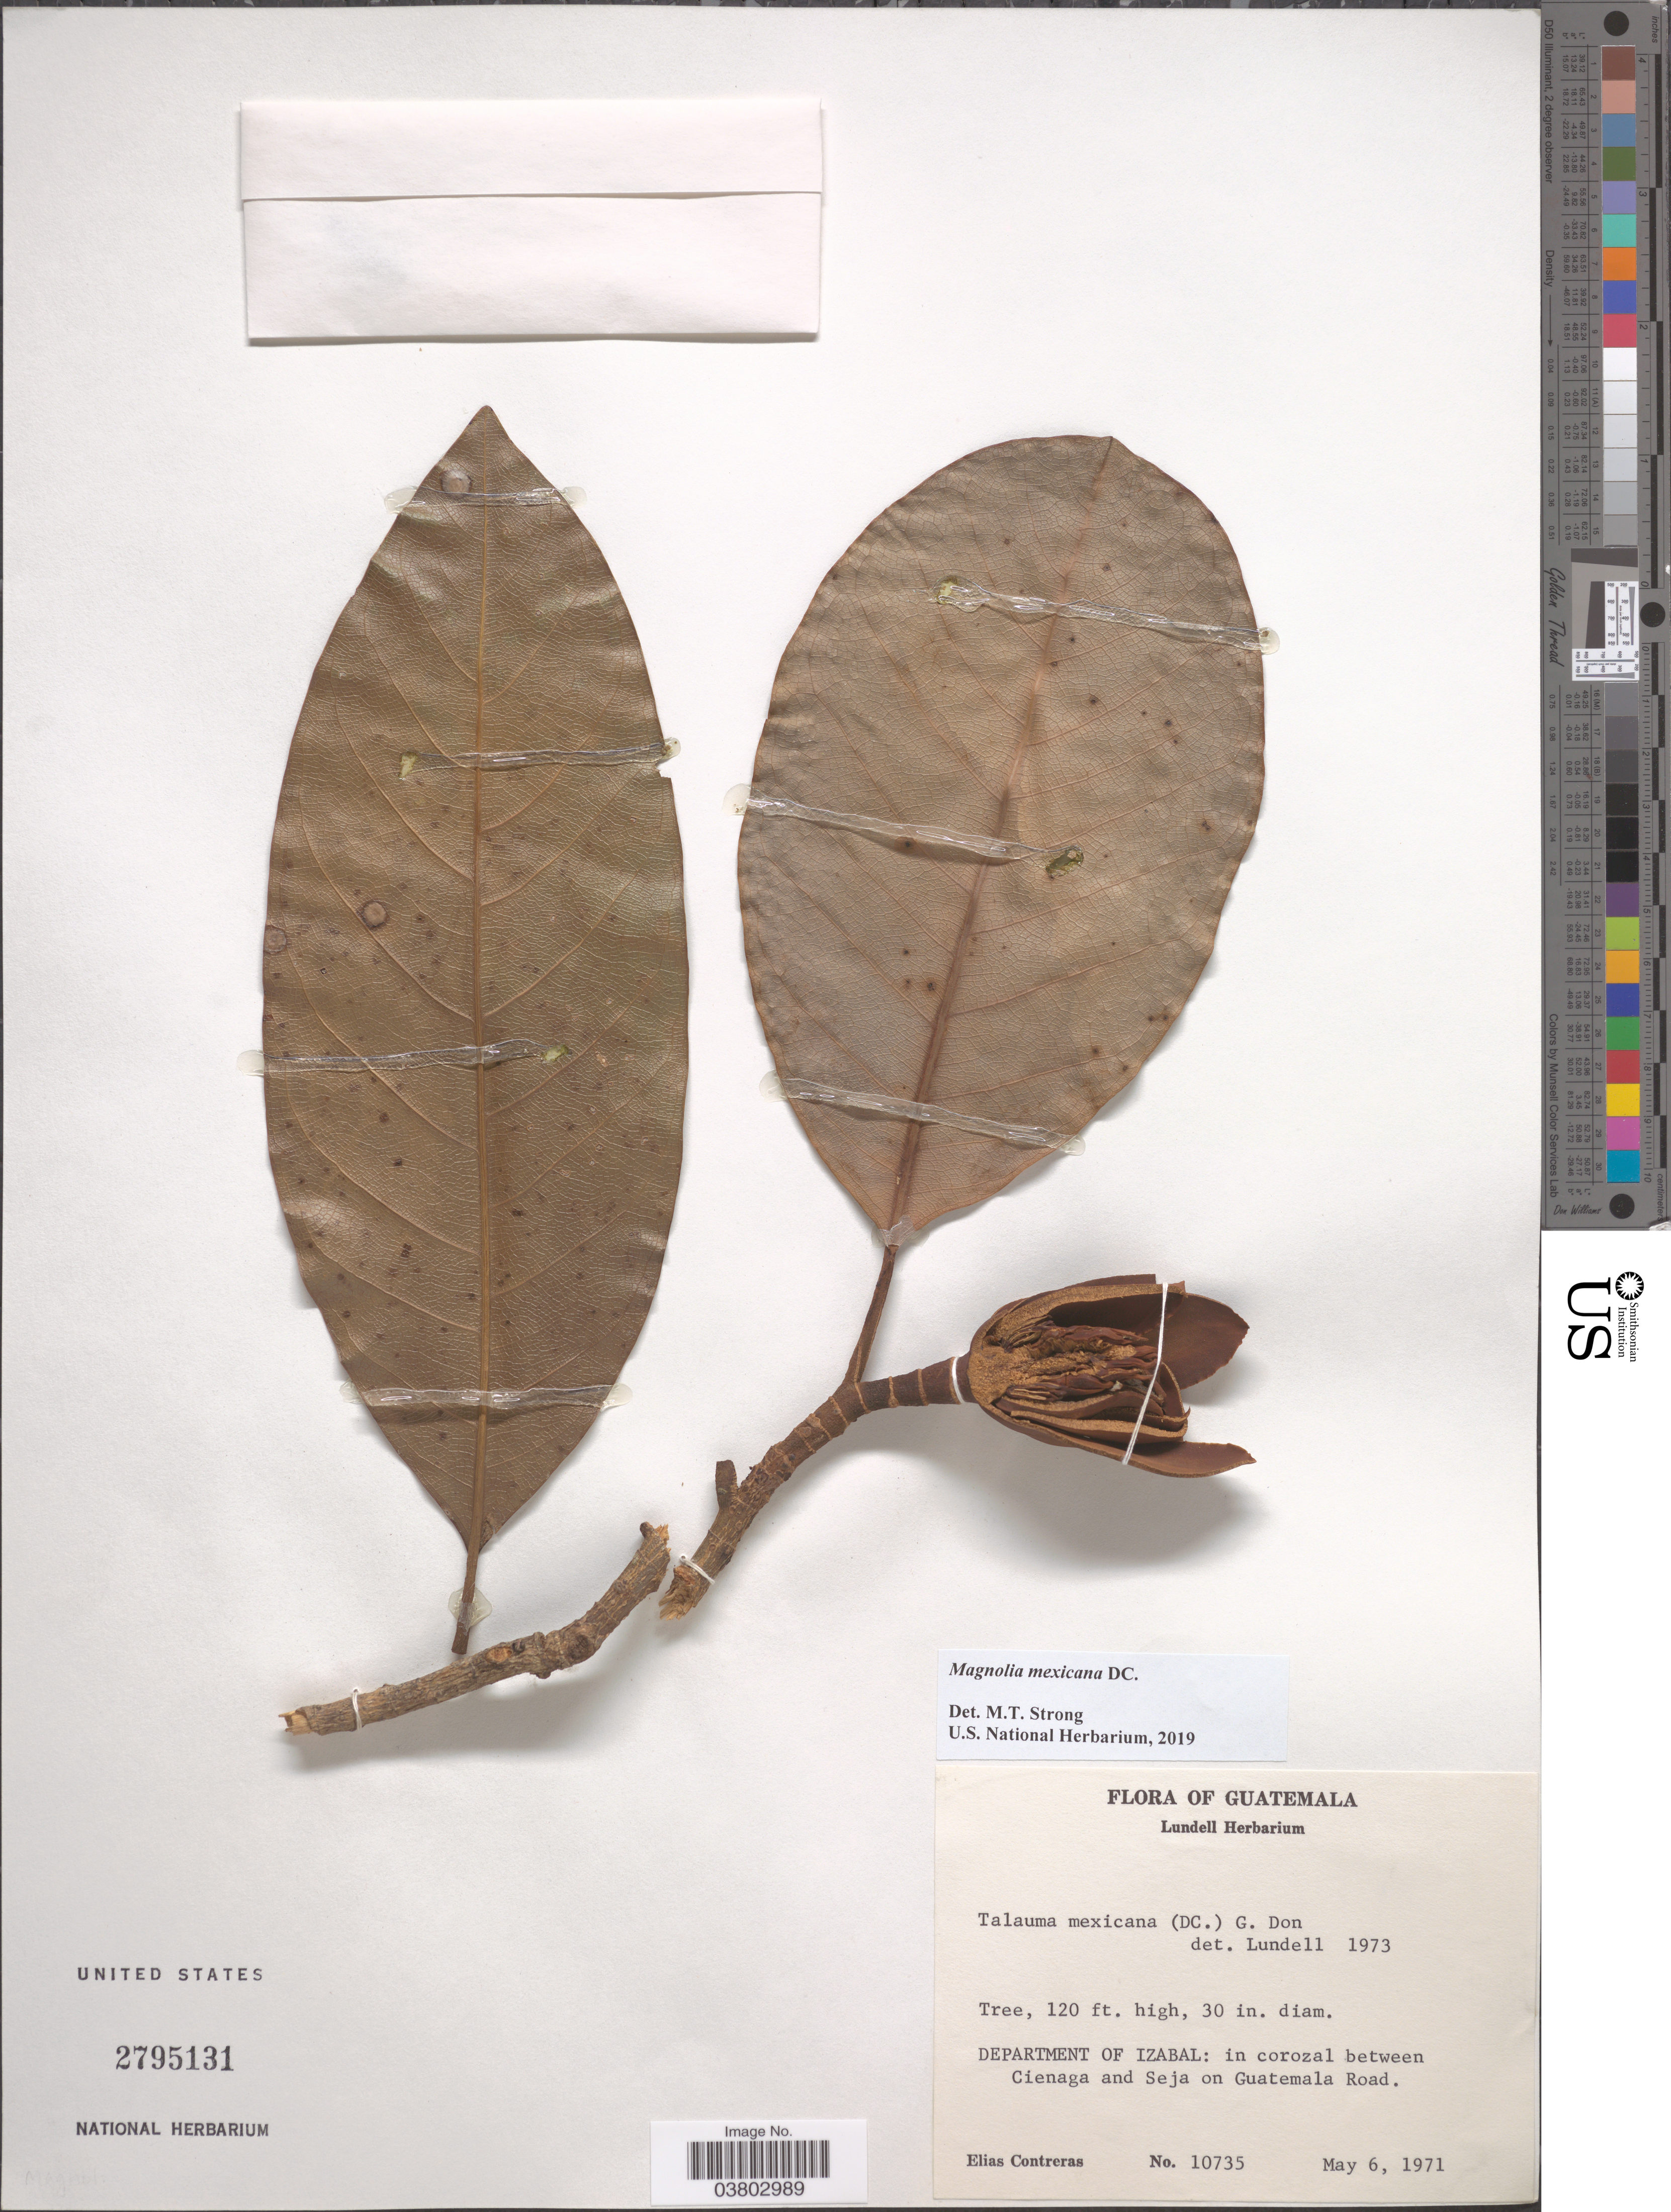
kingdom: Plantae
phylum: Tracheophyta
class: Magnoliopsida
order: Magnoliales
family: Magnoliaceae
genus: Magnolia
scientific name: Magnolia mexicana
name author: DC.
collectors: E. Contreras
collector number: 10735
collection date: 1971-05-06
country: Guatemala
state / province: Izabal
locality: Department of Izabal: in corozal between Cienaga and Seja on Guatemala Road.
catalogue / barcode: US 2795131